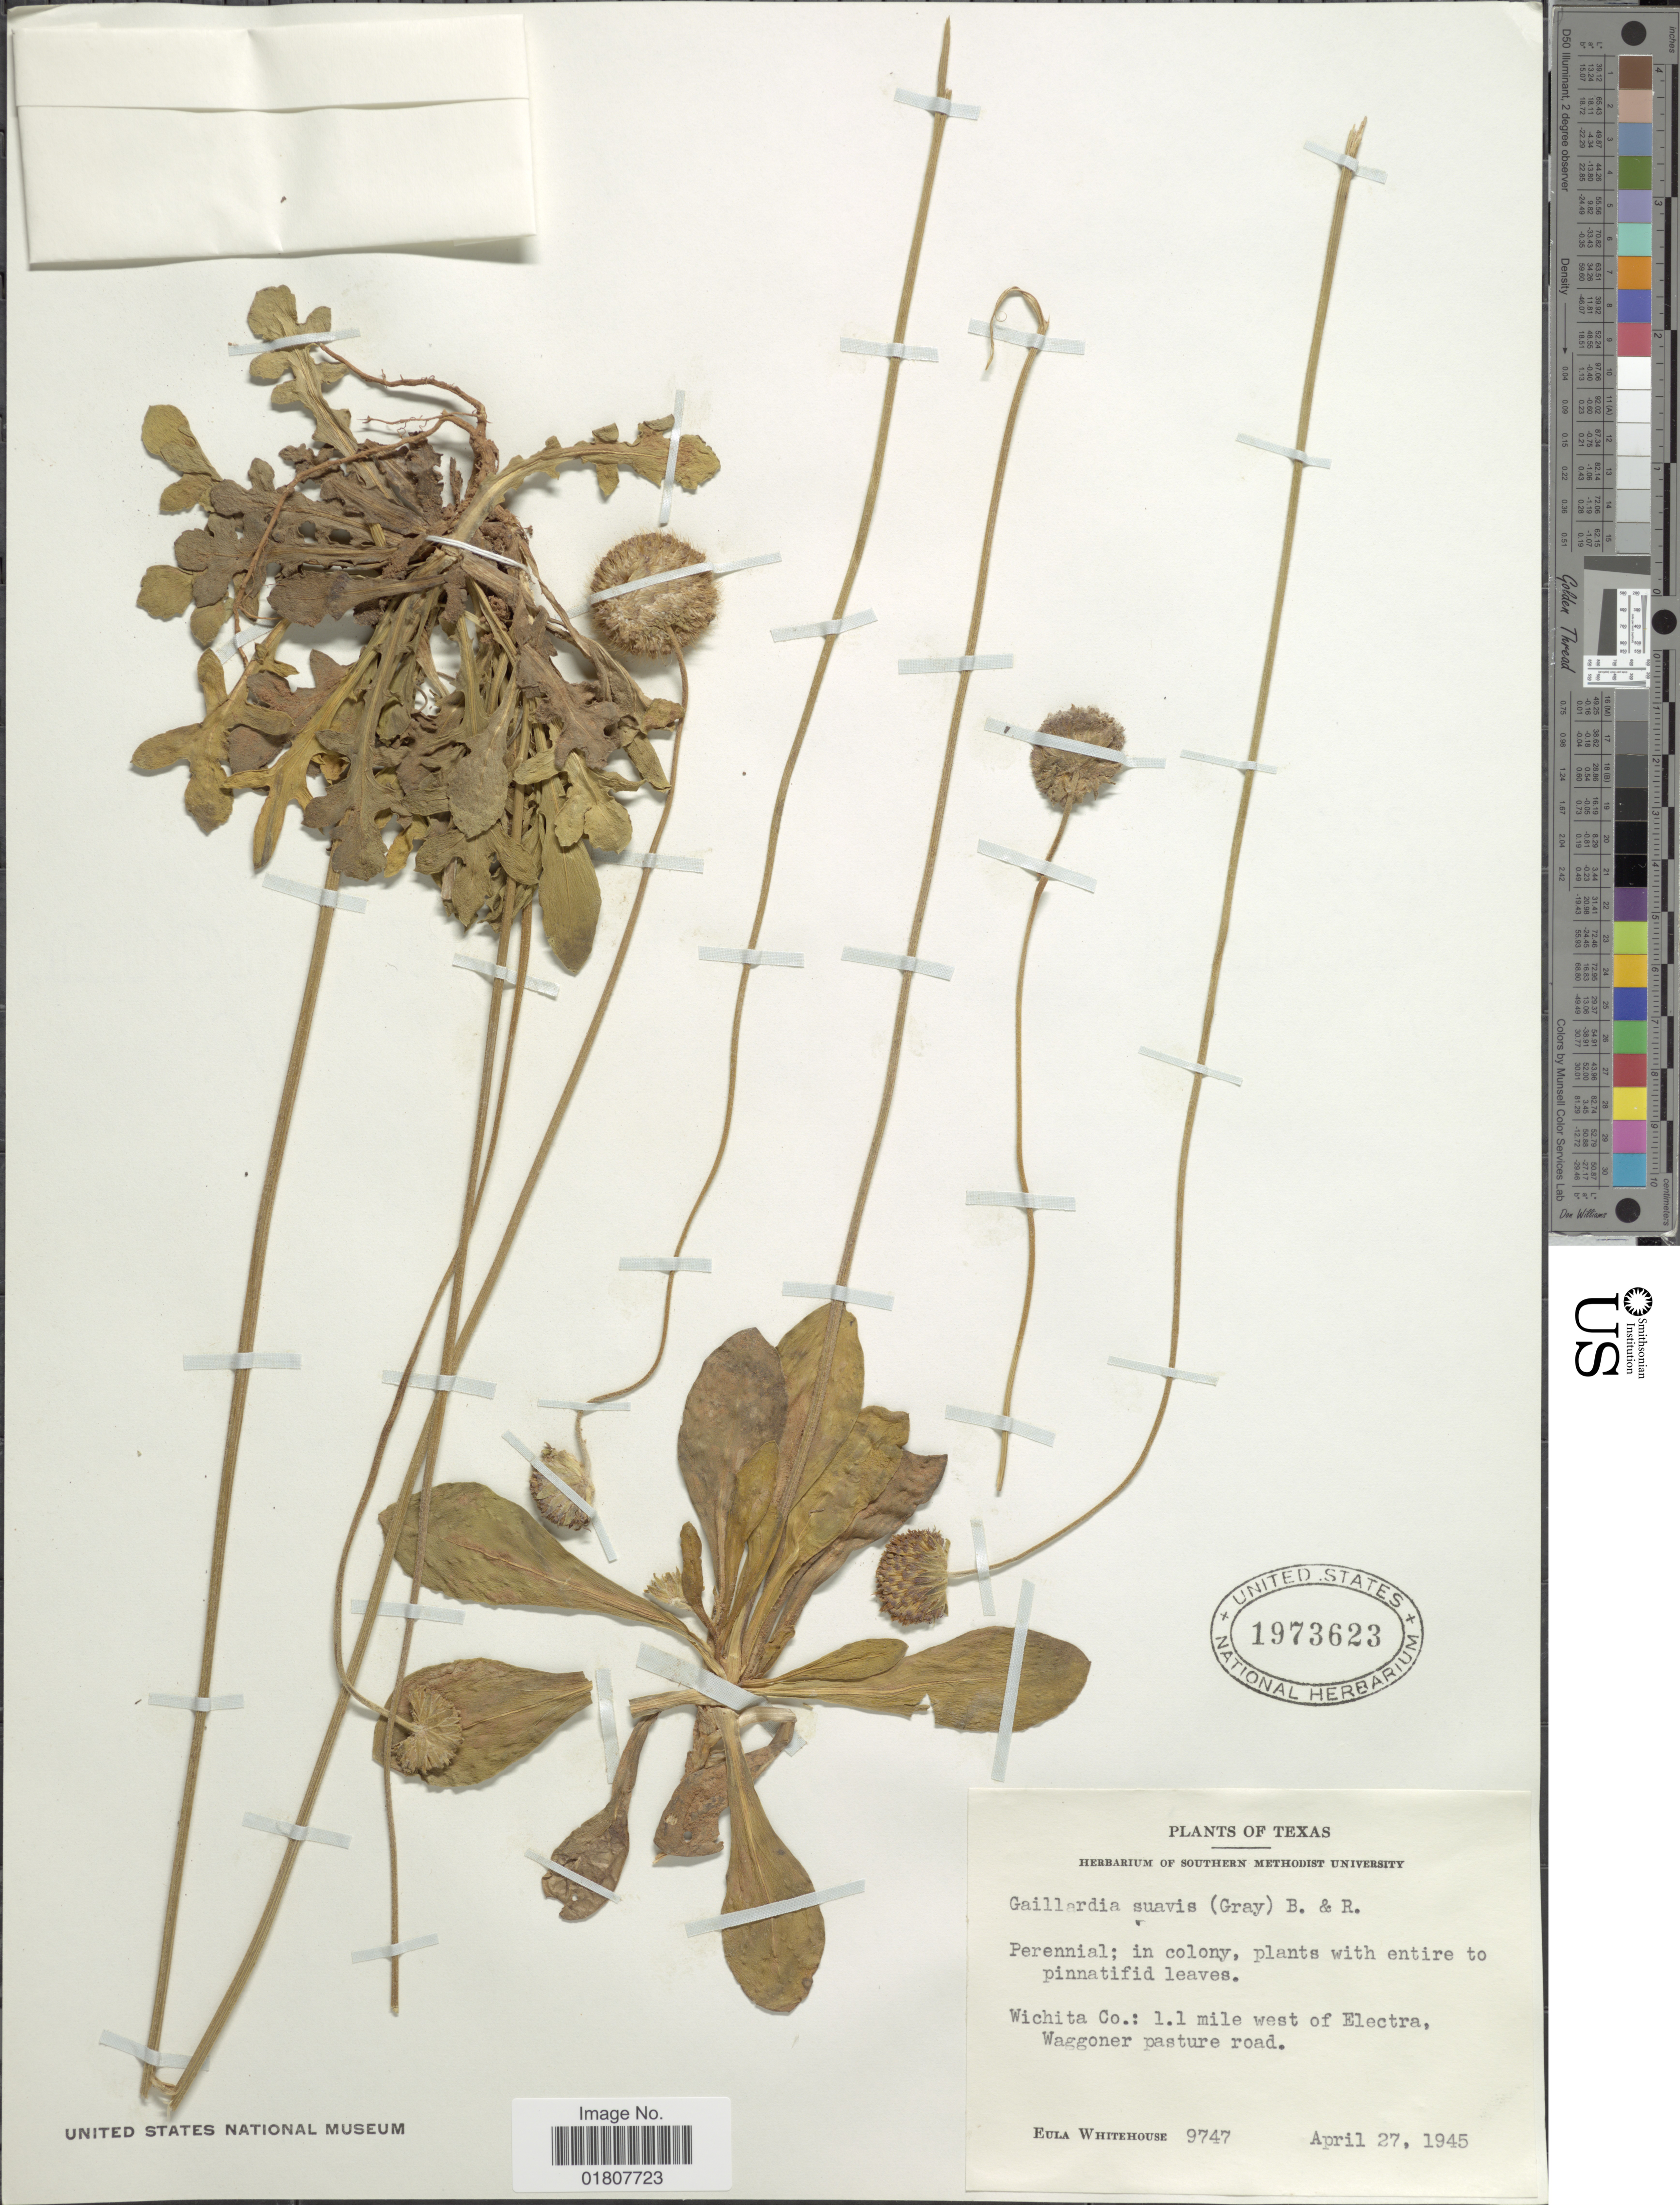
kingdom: Plantae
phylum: Tracheophyta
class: Magnoliopsida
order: Asterales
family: Asteraceae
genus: Gaillardia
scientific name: Gaillardia suavis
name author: (A. Gray & Engelm.) Britton & Rusby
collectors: E. Whitehouse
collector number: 9747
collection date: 1945-04-27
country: United States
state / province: Texas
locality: Wichita Co.: 1.1 mile west of Electra, Waggoner pasture road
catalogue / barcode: US 1973623